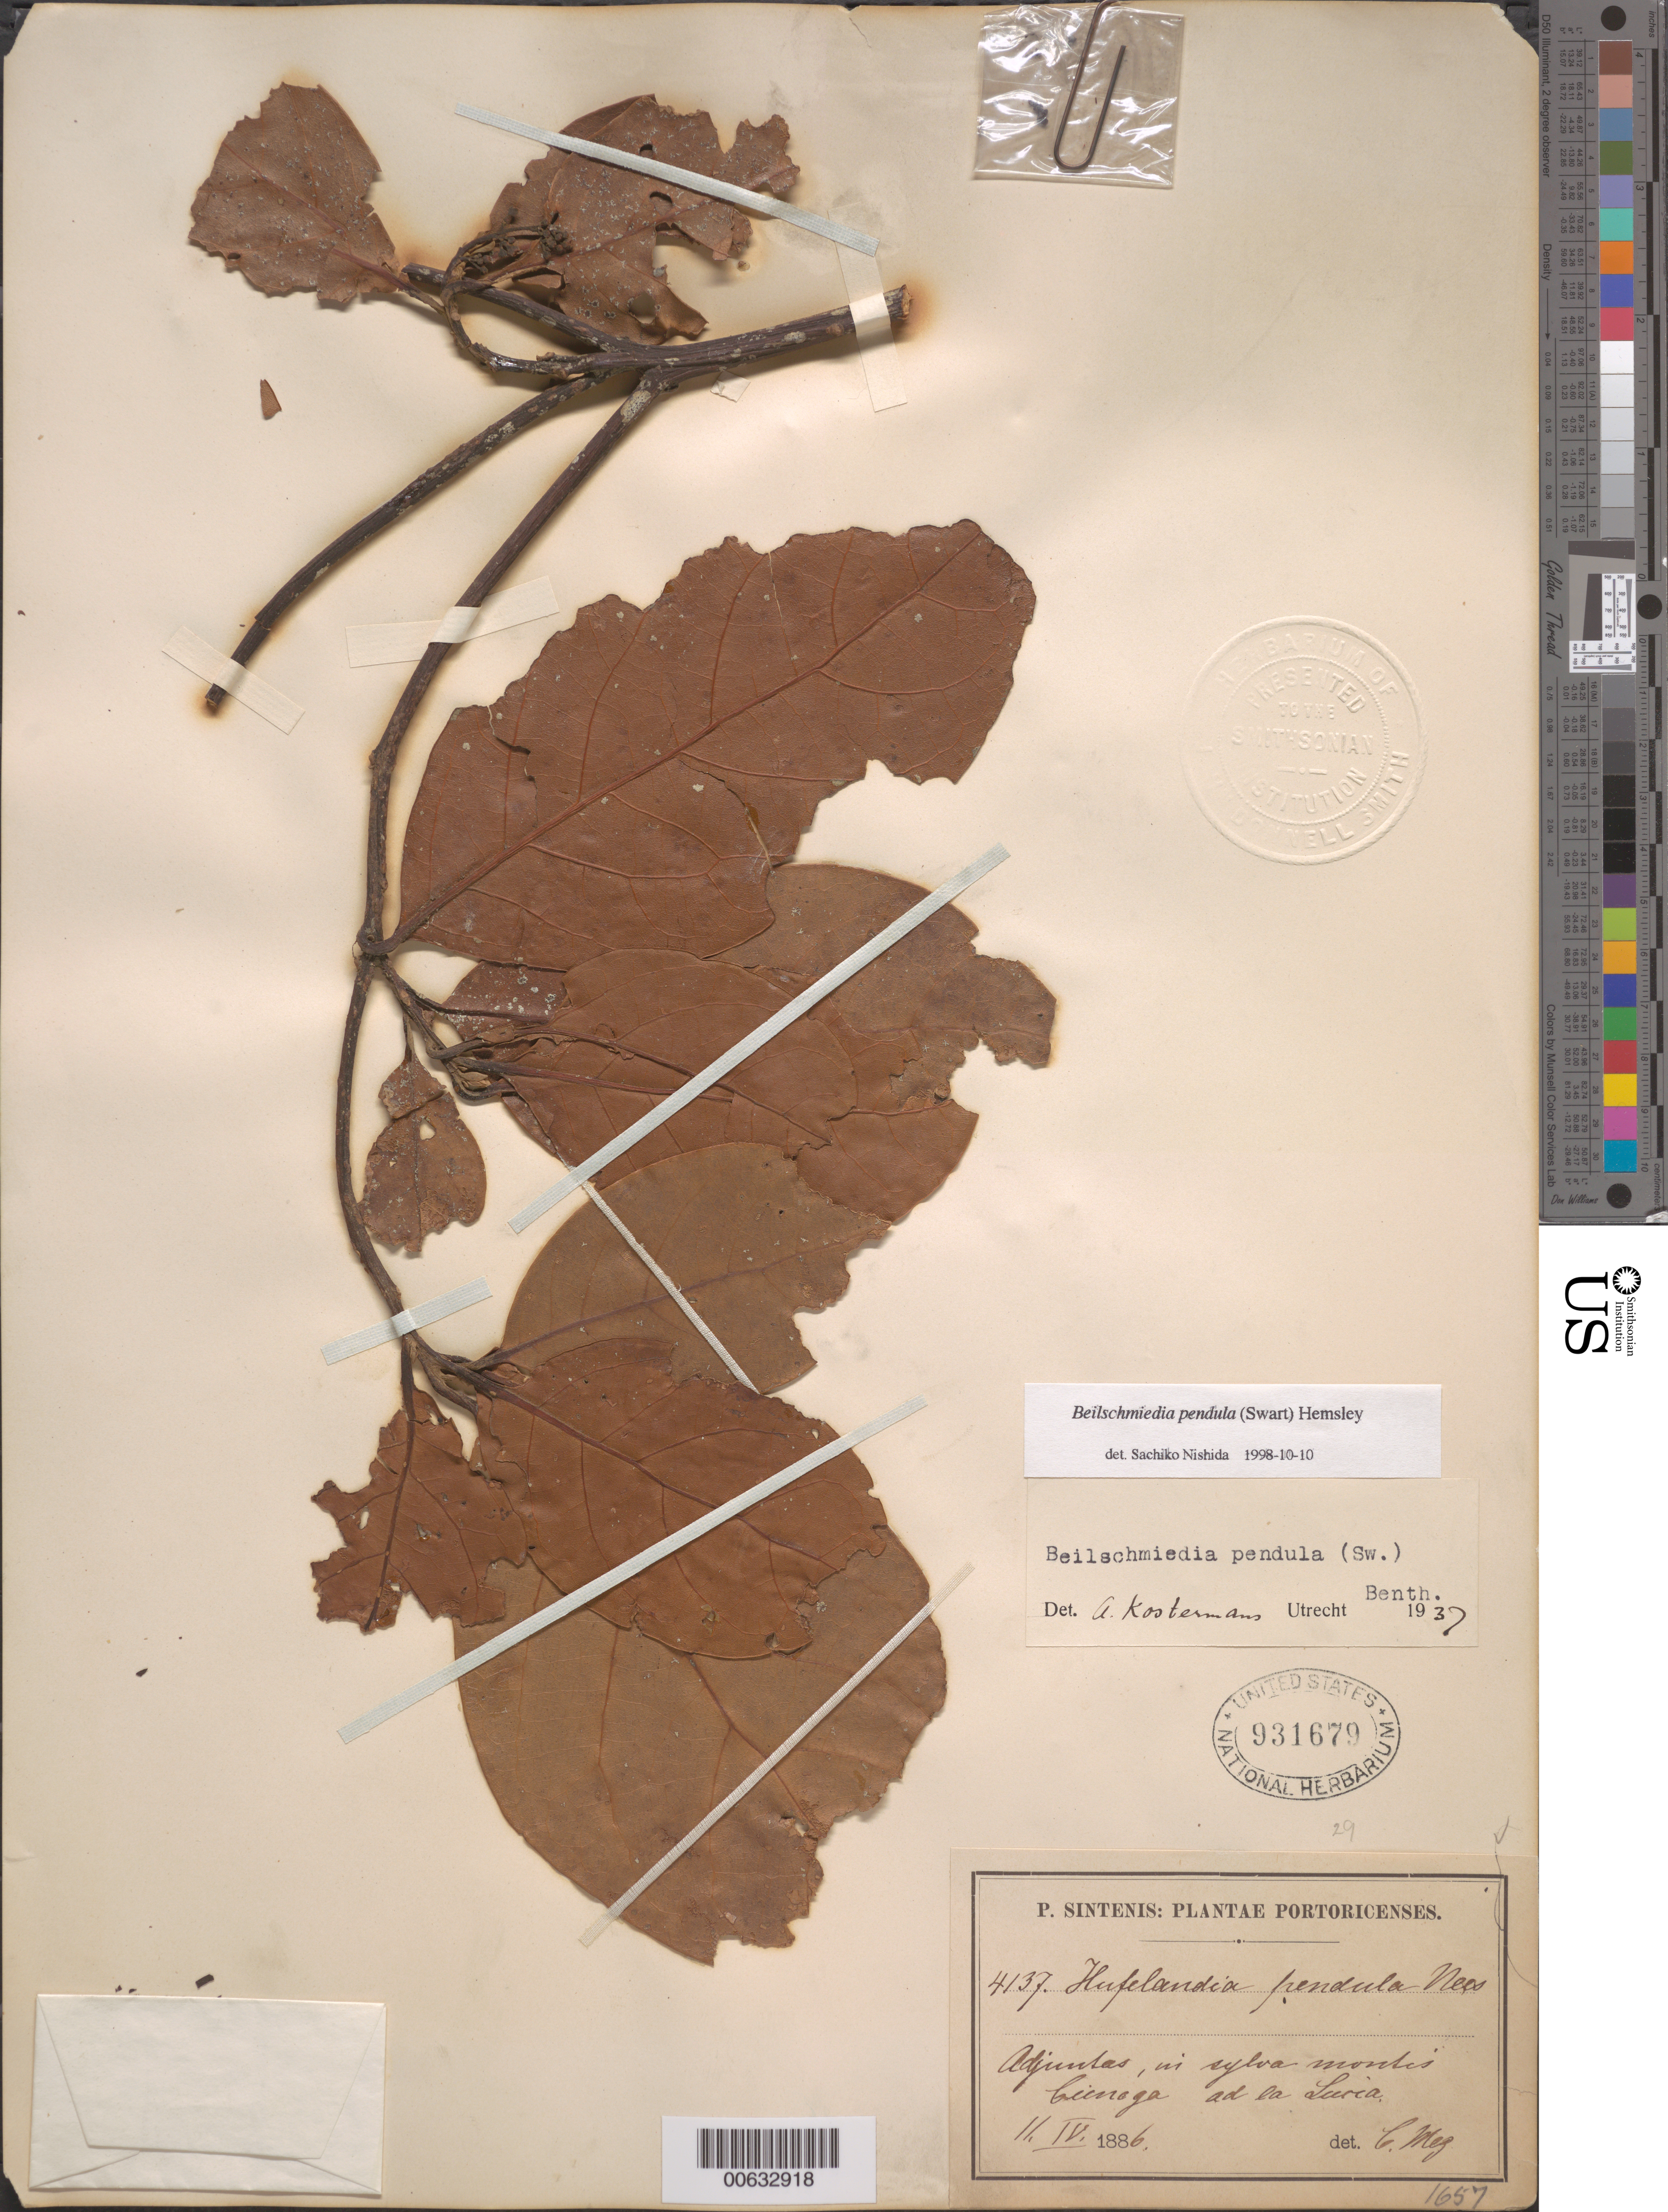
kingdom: Plantae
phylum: Tracheophyta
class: Magnoliopsida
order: Laurales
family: Lauraceae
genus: Beilschmiedia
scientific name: Beilschmiedia pendula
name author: (Sw.) Hemsl.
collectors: P. Sintenis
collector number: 4137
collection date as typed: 11 Apr 1886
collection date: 1886-04-11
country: Puerto Rico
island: Greater Antilles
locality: Adjuntas, in sylva montis Cienega ad la Lucia.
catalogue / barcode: US 931679